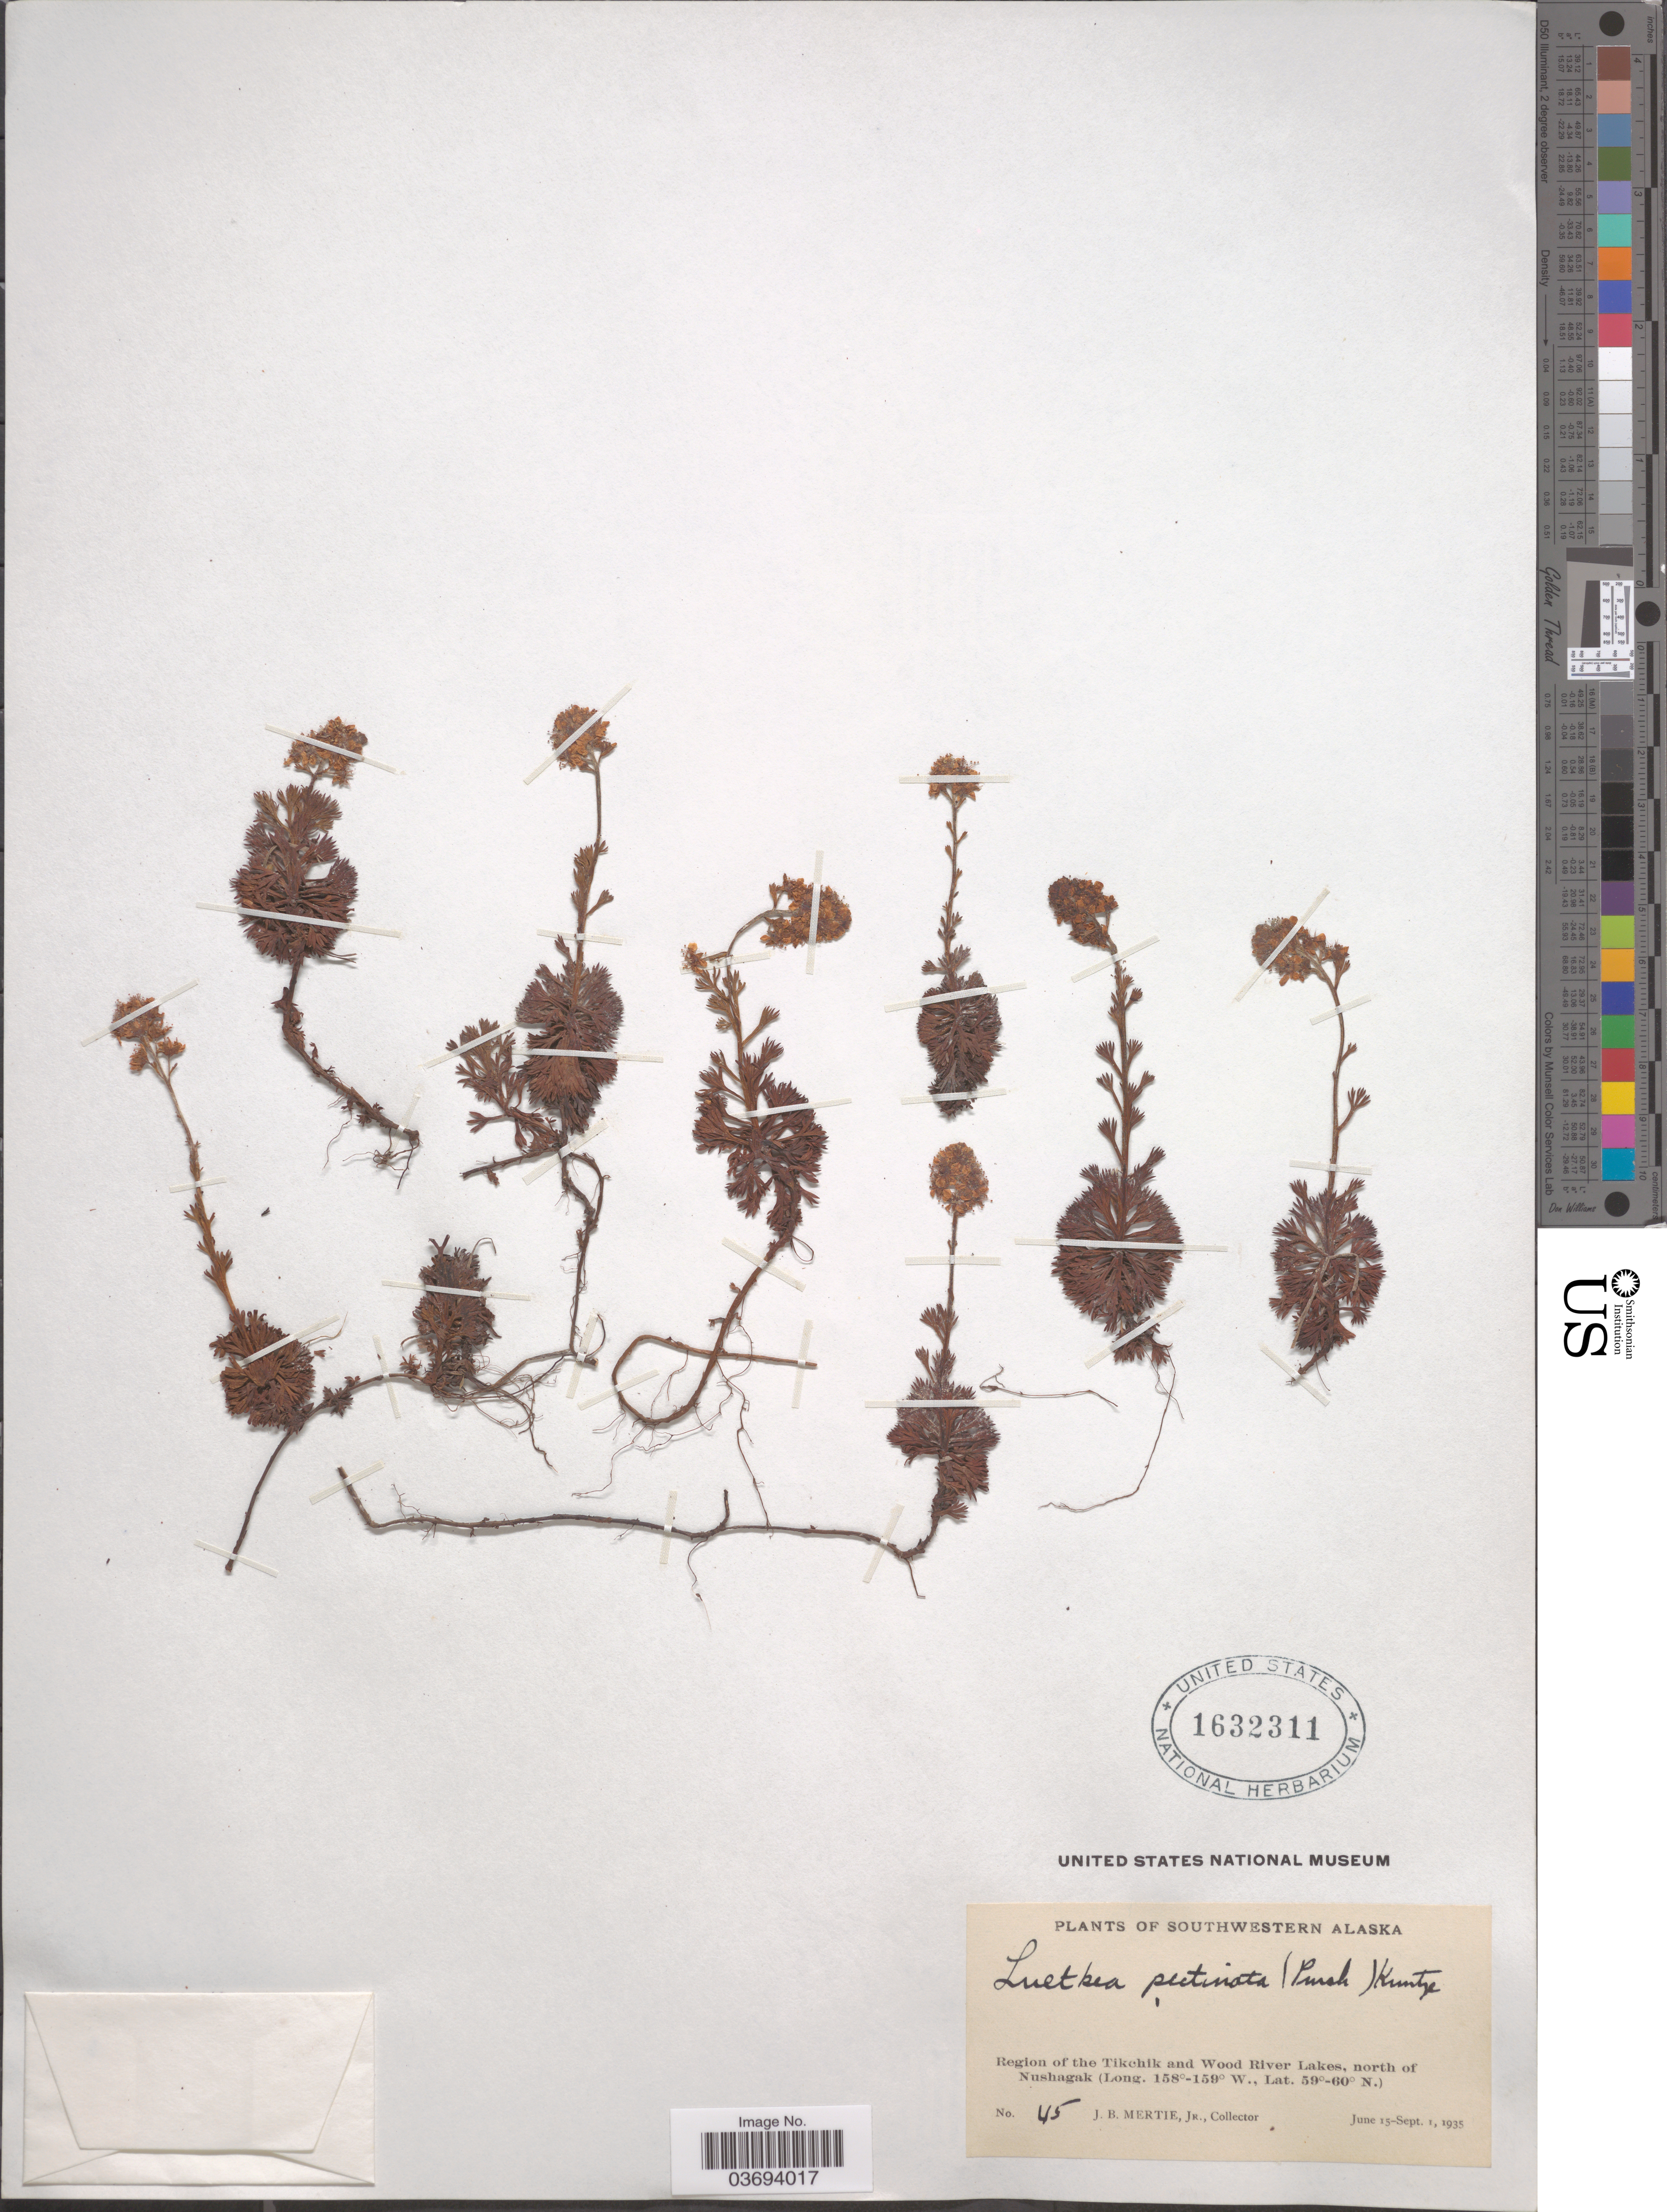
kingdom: Plantae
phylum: Tracheophyta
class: Magnoliopsida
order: Rosales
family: Rosaceae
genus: Luetkea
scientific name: Luetkea pectinata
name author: (Pursh) Kuntze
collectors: J. Mertie Jr.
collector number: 45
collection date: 1935-06-15/1935-09-01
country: United States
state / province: Alaska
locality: Southwestern Alaska. Region of the Tikchik and Wood River Lakes, north of Nushagak.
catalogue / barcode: US 1632311